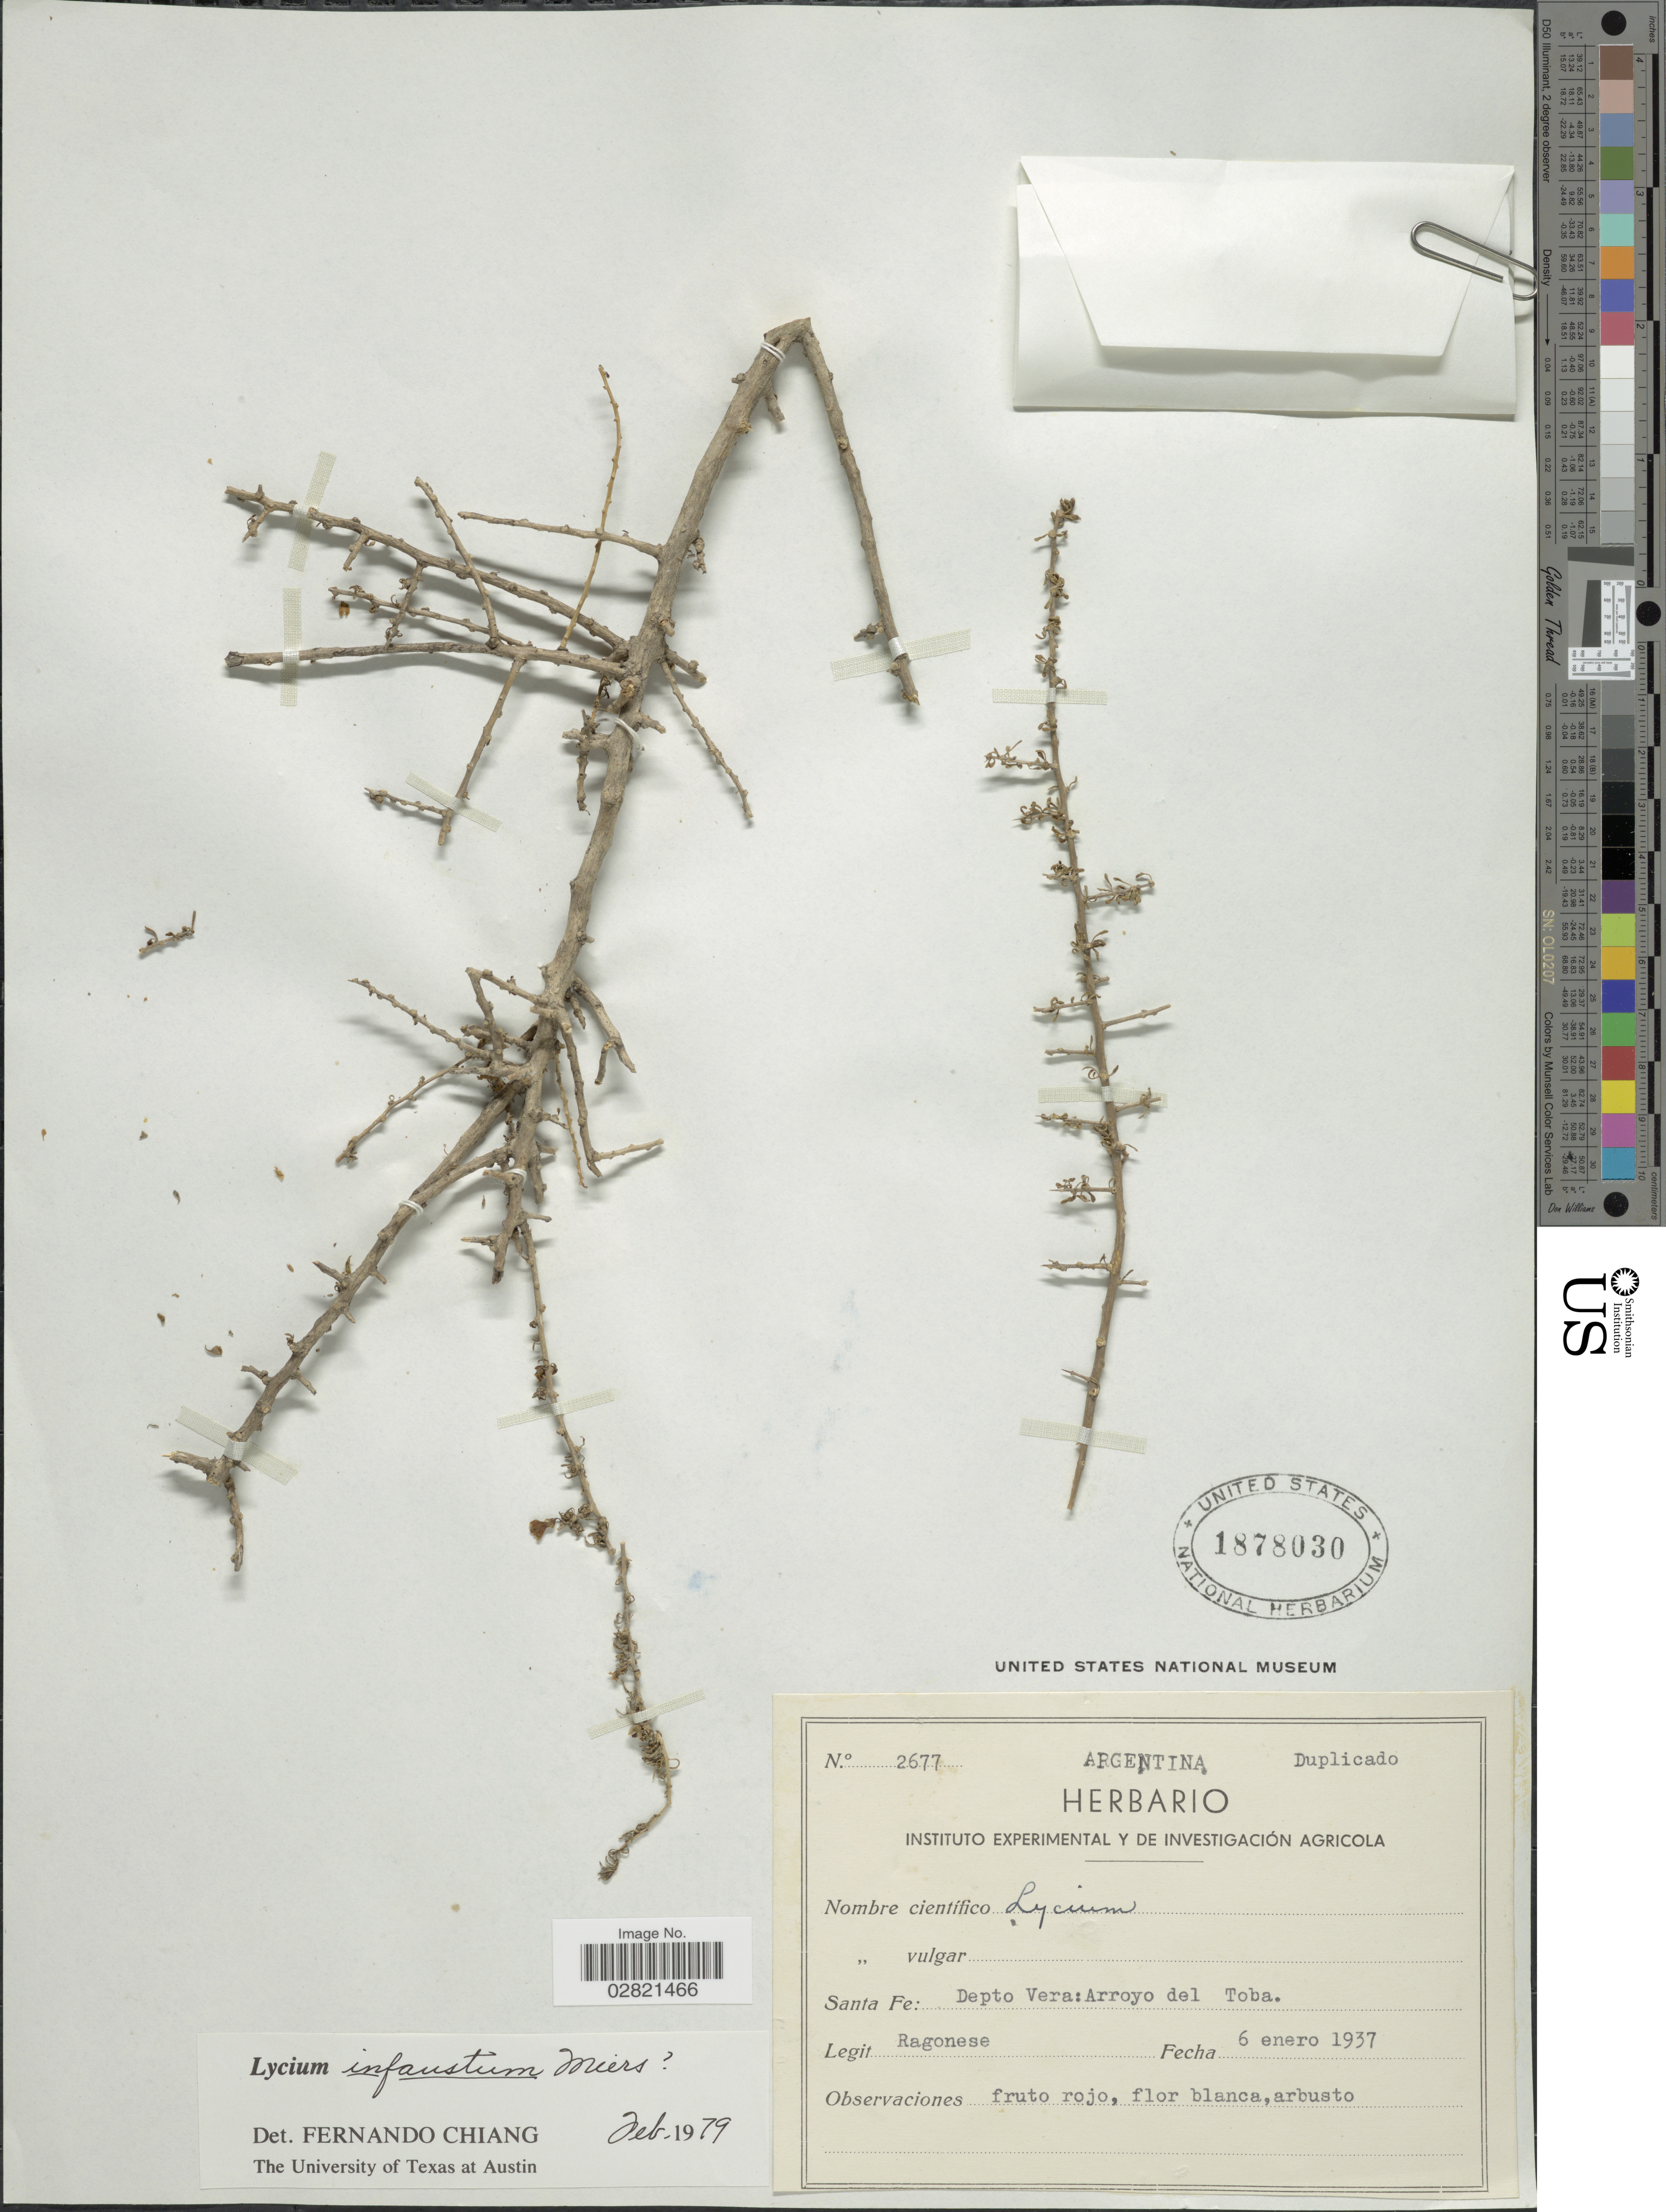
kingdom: Plantae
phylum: Tracheophyta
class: Magnoliopsida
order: Solanales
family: Solanaceae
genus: Lycium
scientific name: Lycium infaustum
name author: Miers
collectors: Ragonese, --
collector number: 2677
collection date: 1937-01-06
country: Argentina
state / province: Santa Fe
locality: Santa Fe: Depto Vera: Arroyo del Toba.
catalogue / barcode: US 1878030